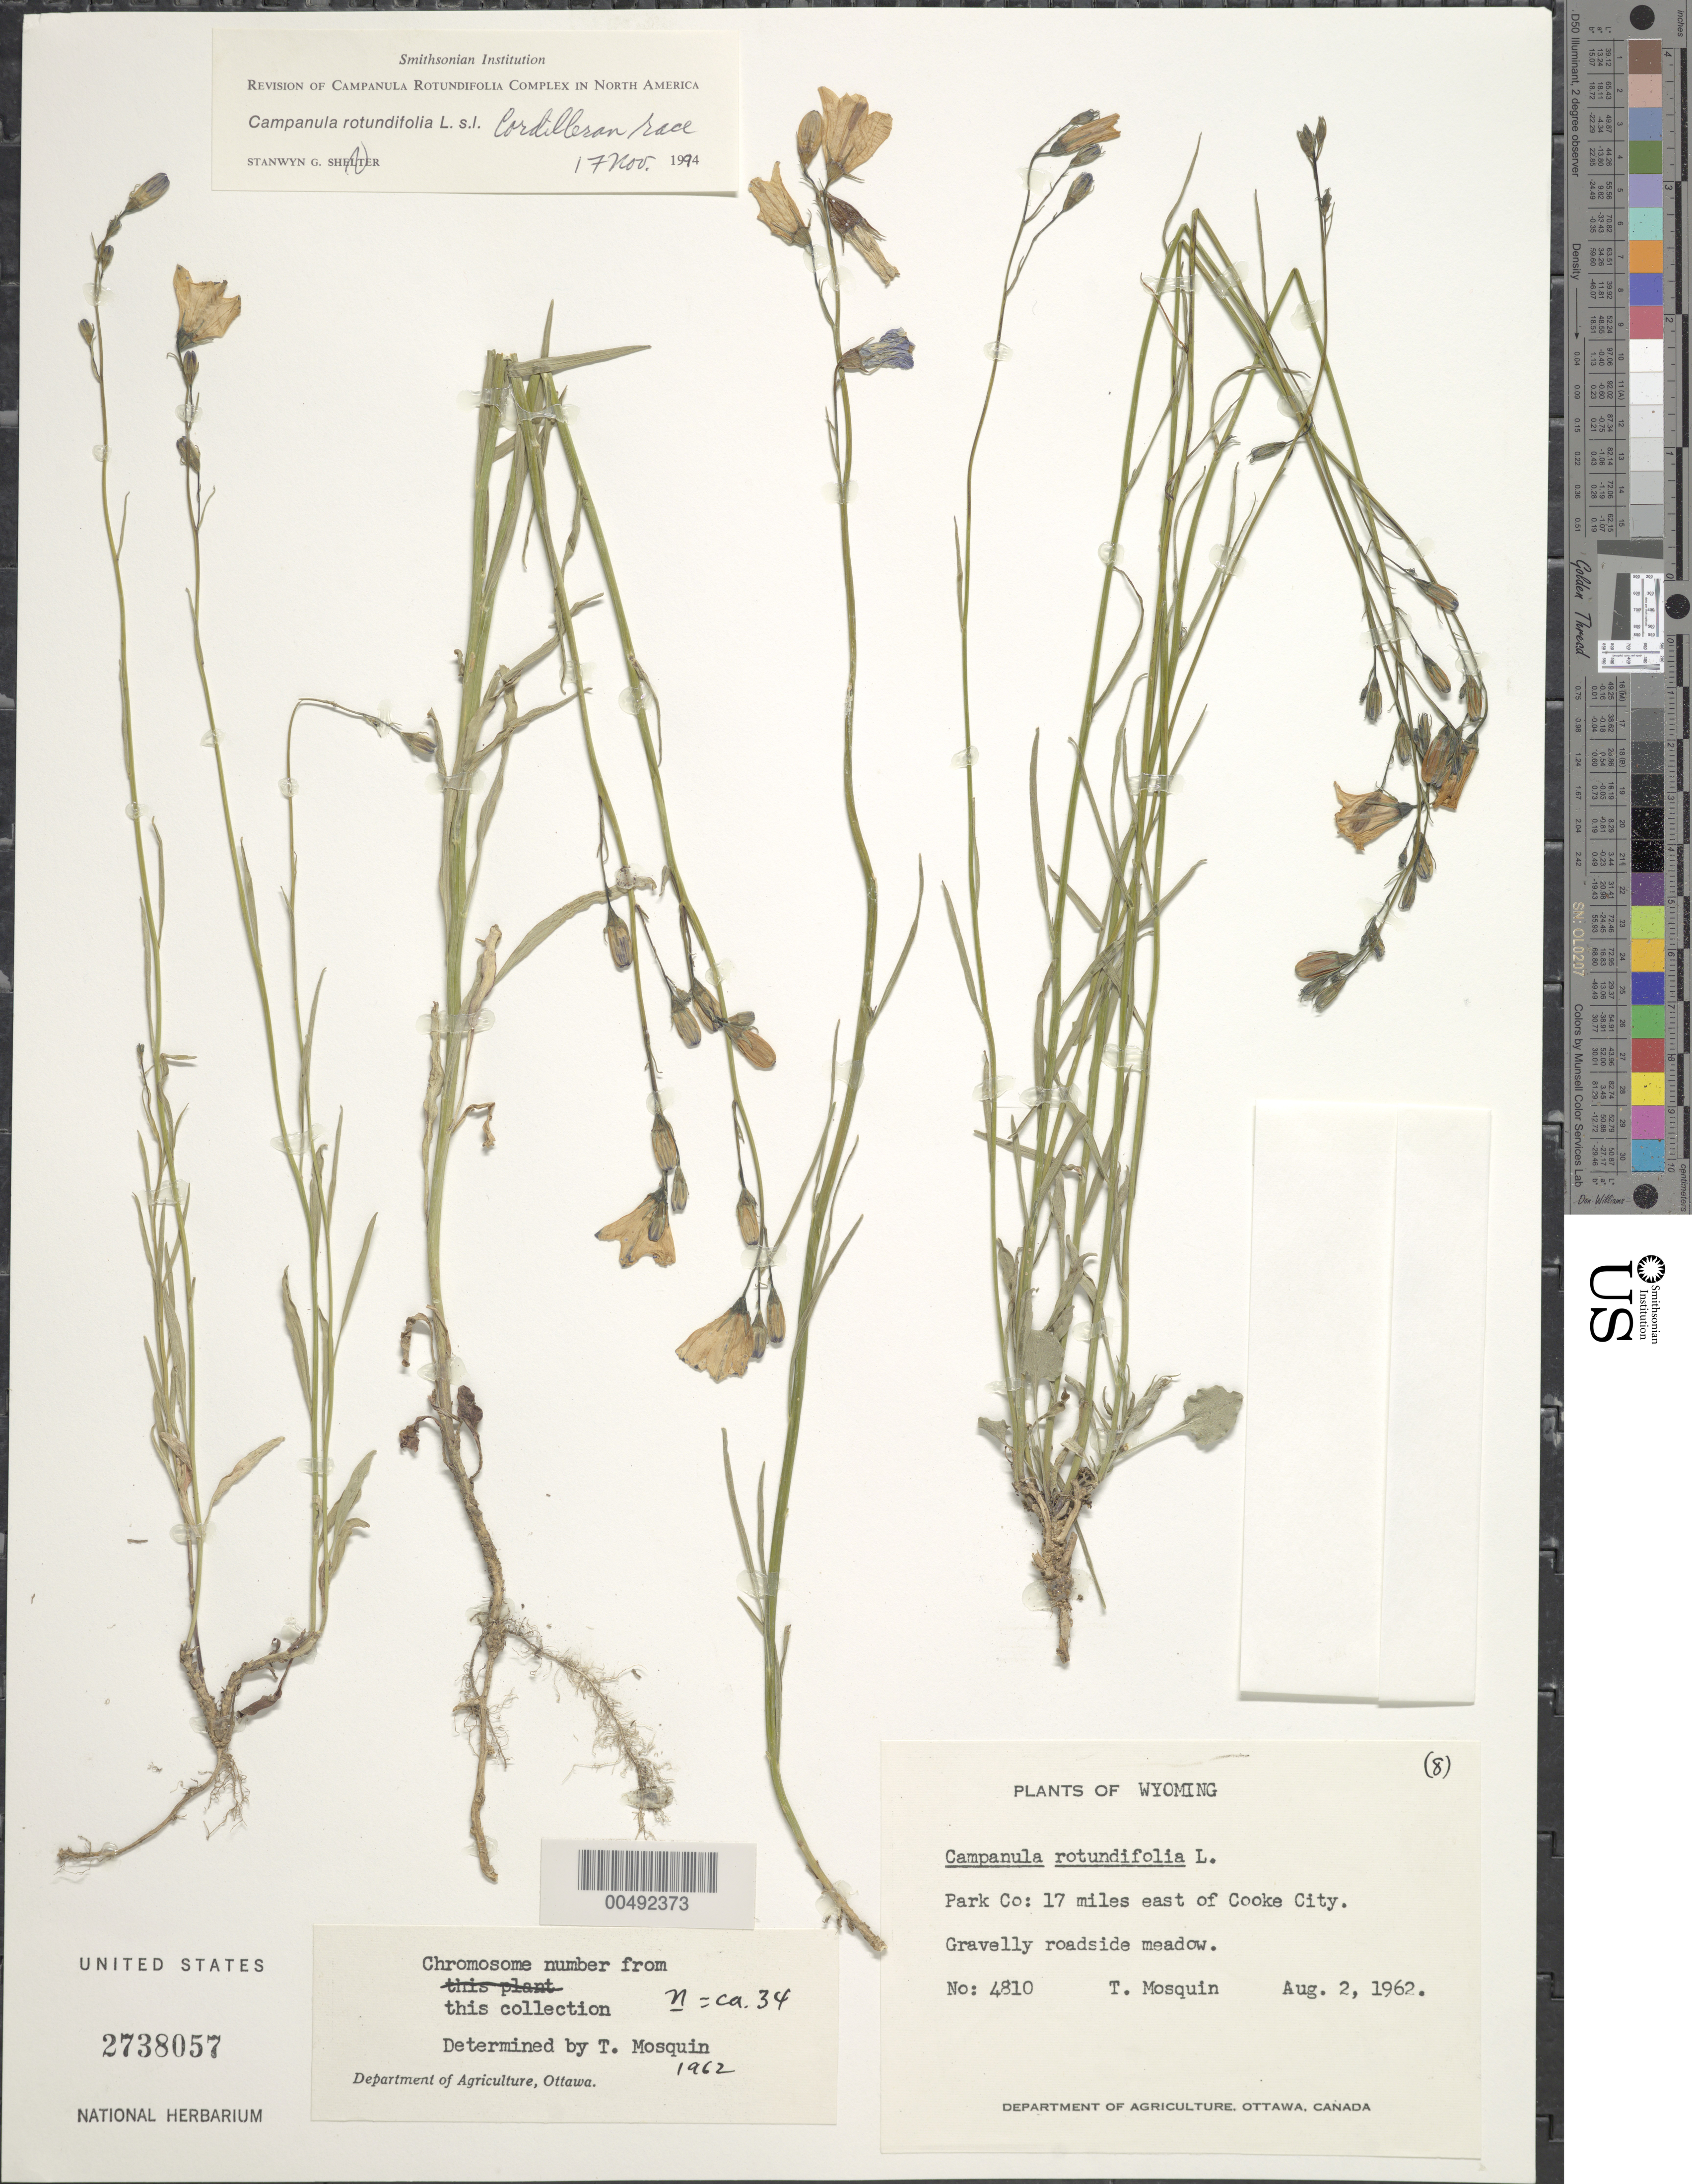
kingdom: Plantae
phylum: Tracheophyta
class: Magnoliopsida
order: Asterales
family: Campanulaceae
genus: Campanula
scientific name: Campanula rotundifolia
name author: L.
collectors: T. Mosquin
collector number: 4810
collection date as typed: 02 Aug 1962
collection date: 1962-08-02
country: United States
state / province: Wyoming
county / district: Park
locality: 17 mi. E of Cooke City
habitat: gravelly roadside meadow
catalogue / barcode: US 2738057